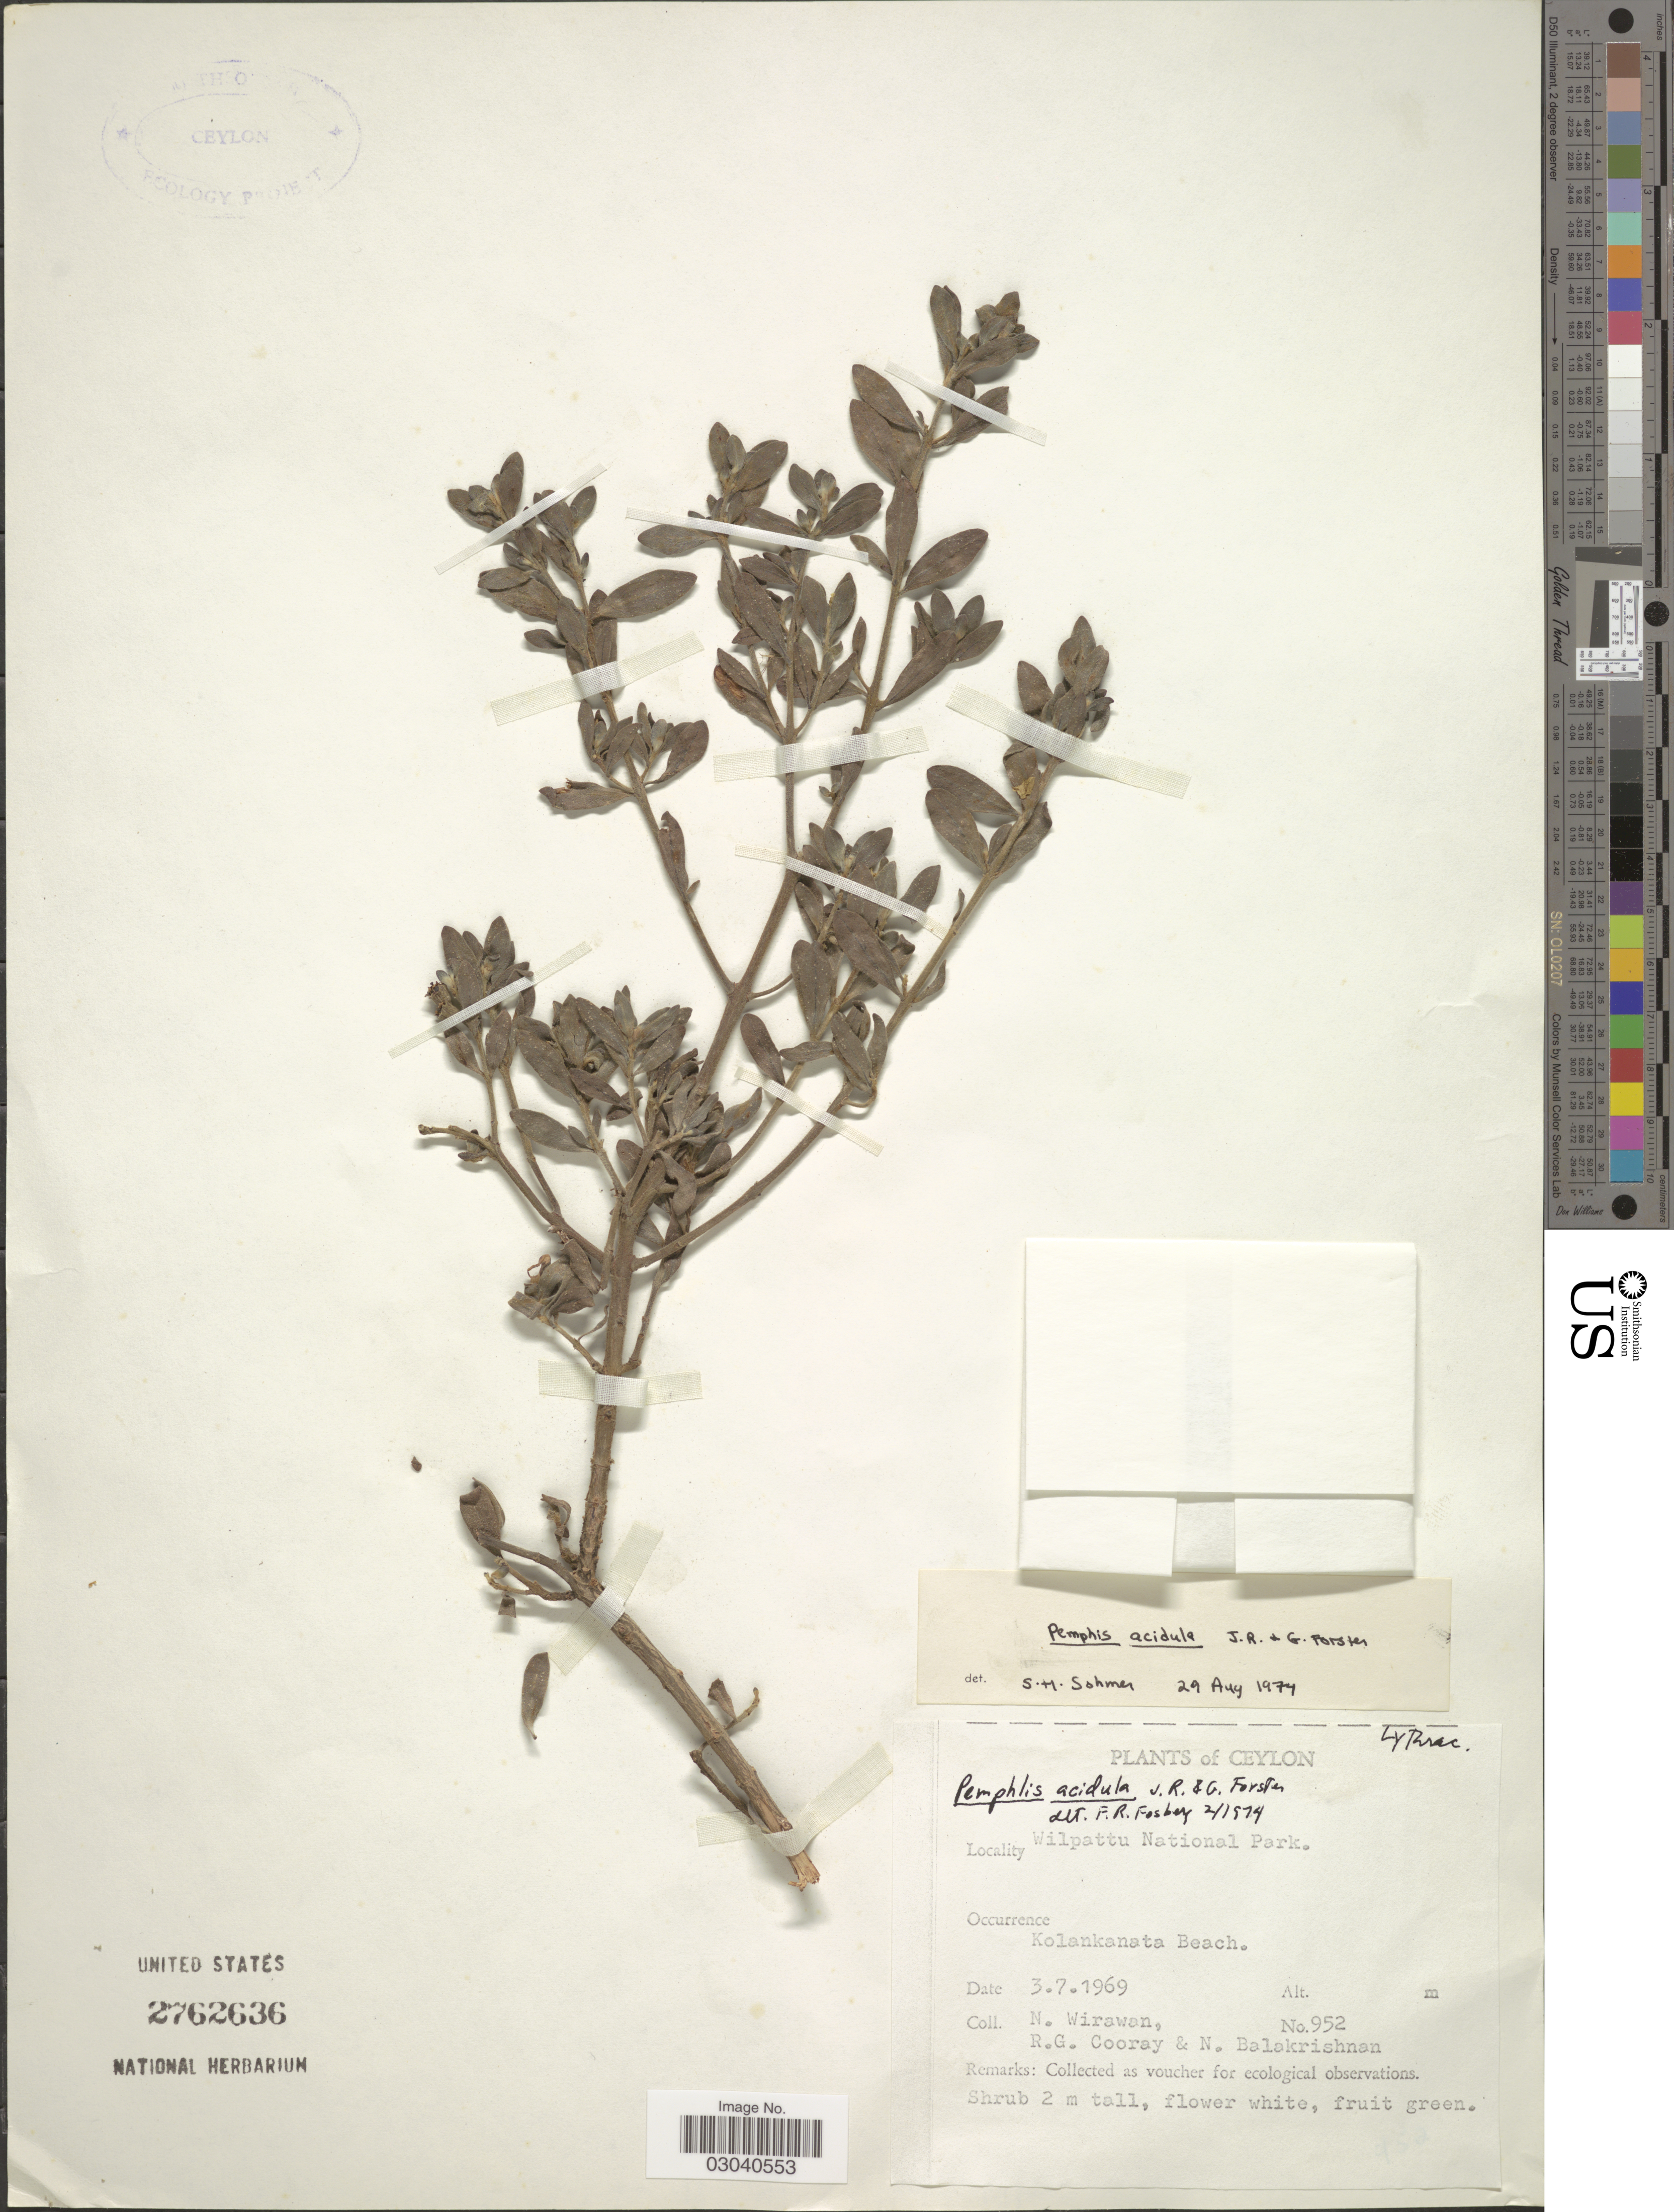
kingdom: Plantae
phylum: Tracheophyta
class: Magnoliopsida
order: Myrtales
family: Lythraceae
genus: Pemphis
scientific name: Pemphis acidula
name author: J.R. Forst. & G. Forst.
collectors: N. Wirawan, R. Cooray & N. Balakrishnan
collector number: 952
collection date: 1969-07-03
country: Sri Lanka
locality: Ceylon. Wilpattu National Park. Kolankanata Beach.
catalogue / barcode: US 2762636